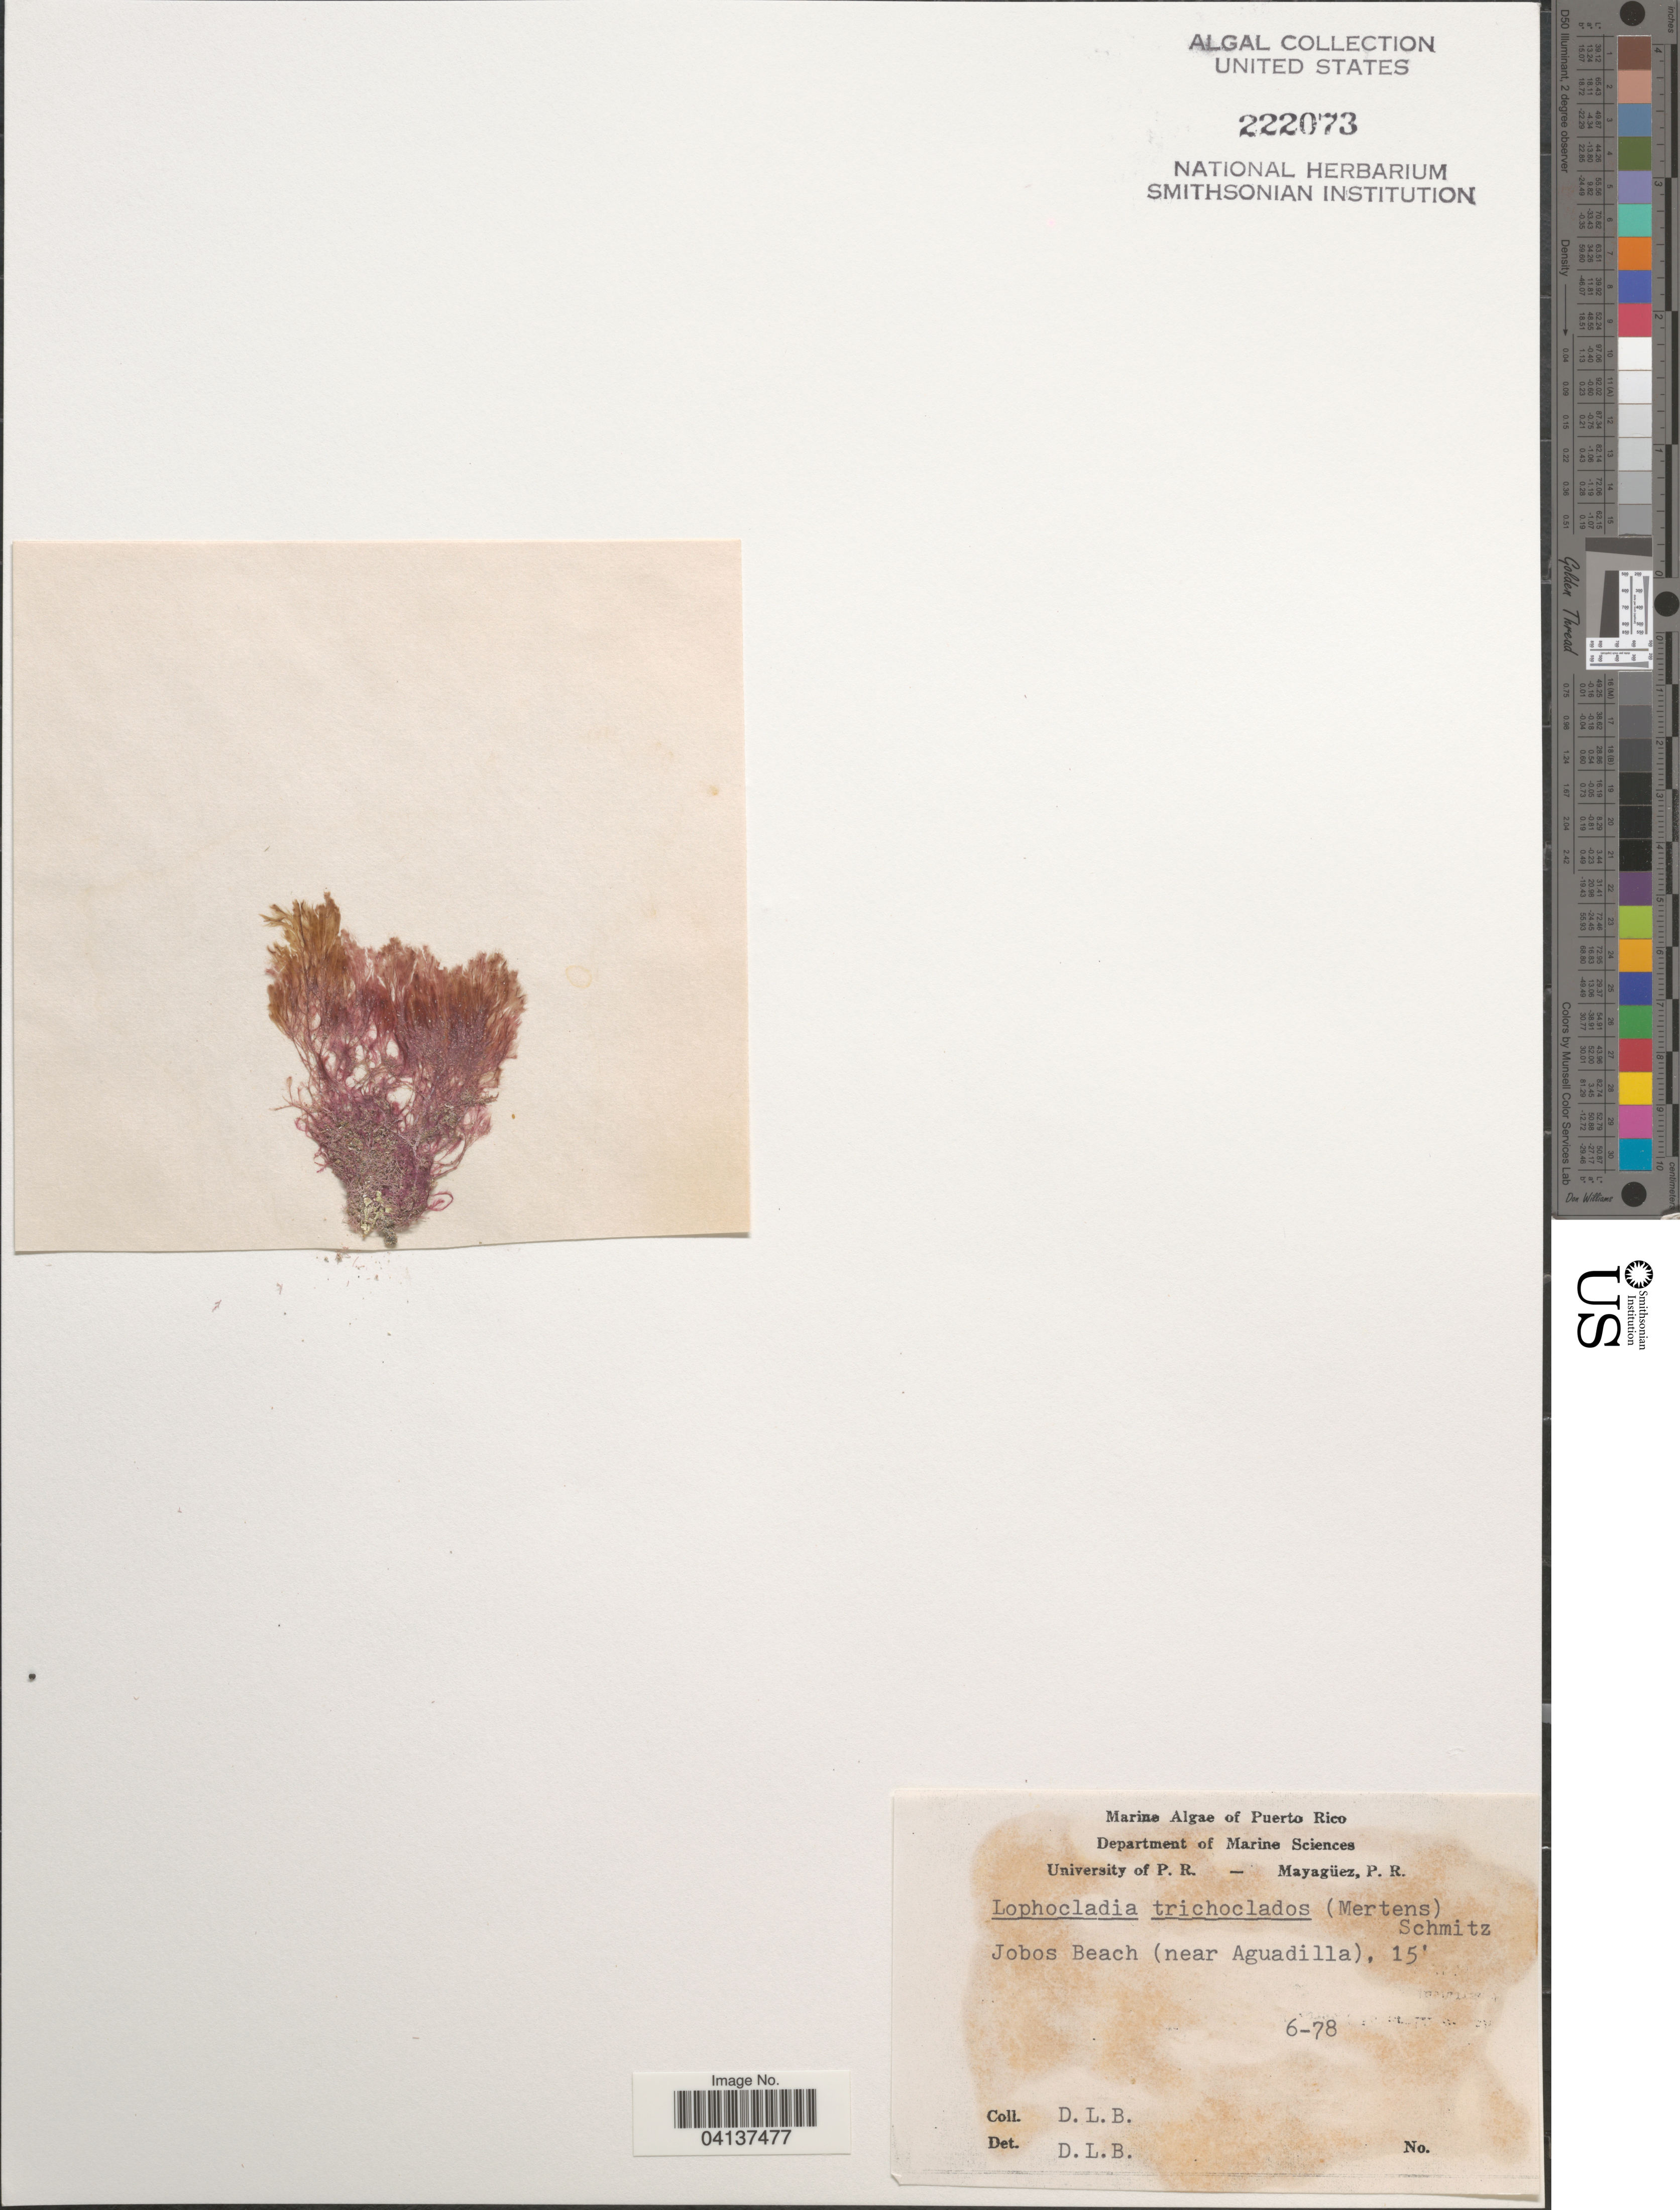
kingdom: Plantae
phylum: Rhodophyta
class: Florideophyceae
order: Ceramiales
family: Rhodomelaceae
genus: Lophocladia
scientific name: Lophocladia trichoclados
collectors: D. L. B.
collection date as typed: Transcribed d/m/y: /6/78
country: Puerto Rico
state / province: Aguadilla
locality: Jobos Beach (near Aguadilla).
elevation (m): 5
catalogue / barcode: US 222073